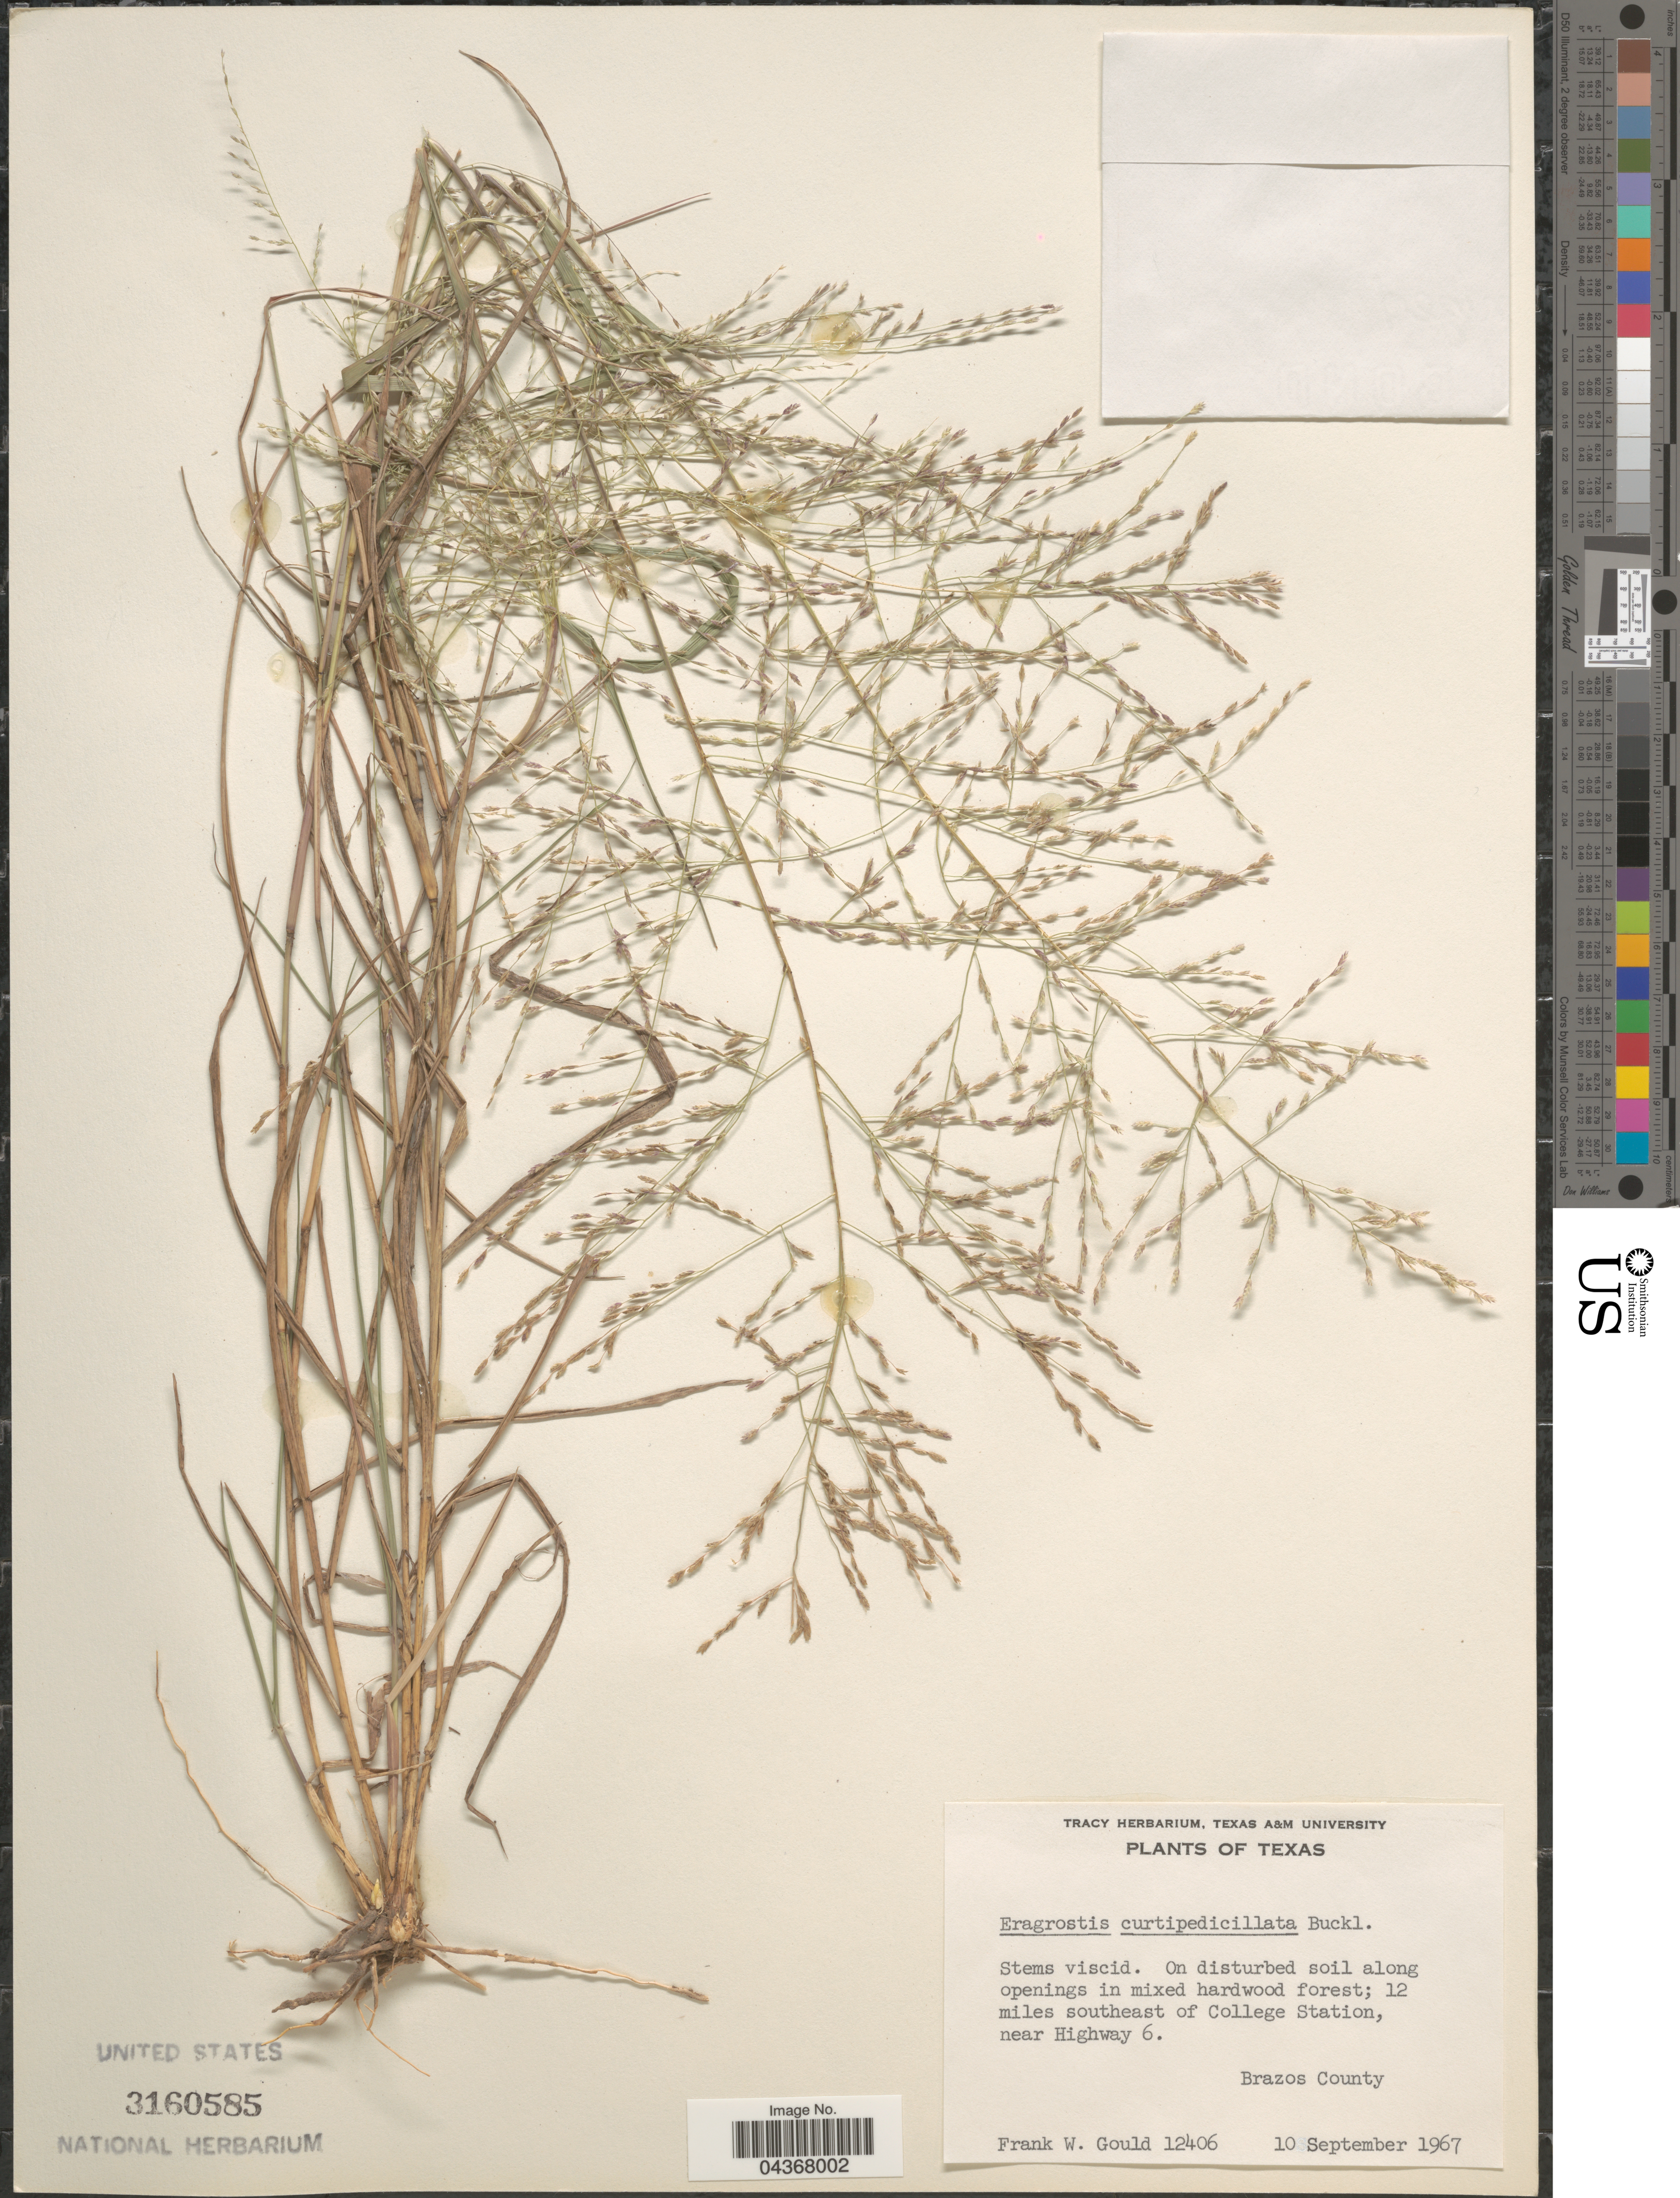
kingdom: Plantae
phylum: Tracheophyta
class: Liliopsida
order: Poales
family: Poaceae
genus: Eragrostis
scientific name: Eragrostis curtipedicellata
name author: Buckley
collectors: F. W. Gould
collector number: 12406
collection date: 1967-09-10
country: United States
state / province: Texas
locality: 12 miles southeast of College Station, near Highway 6. Brazos County.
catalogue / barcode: US 3160585